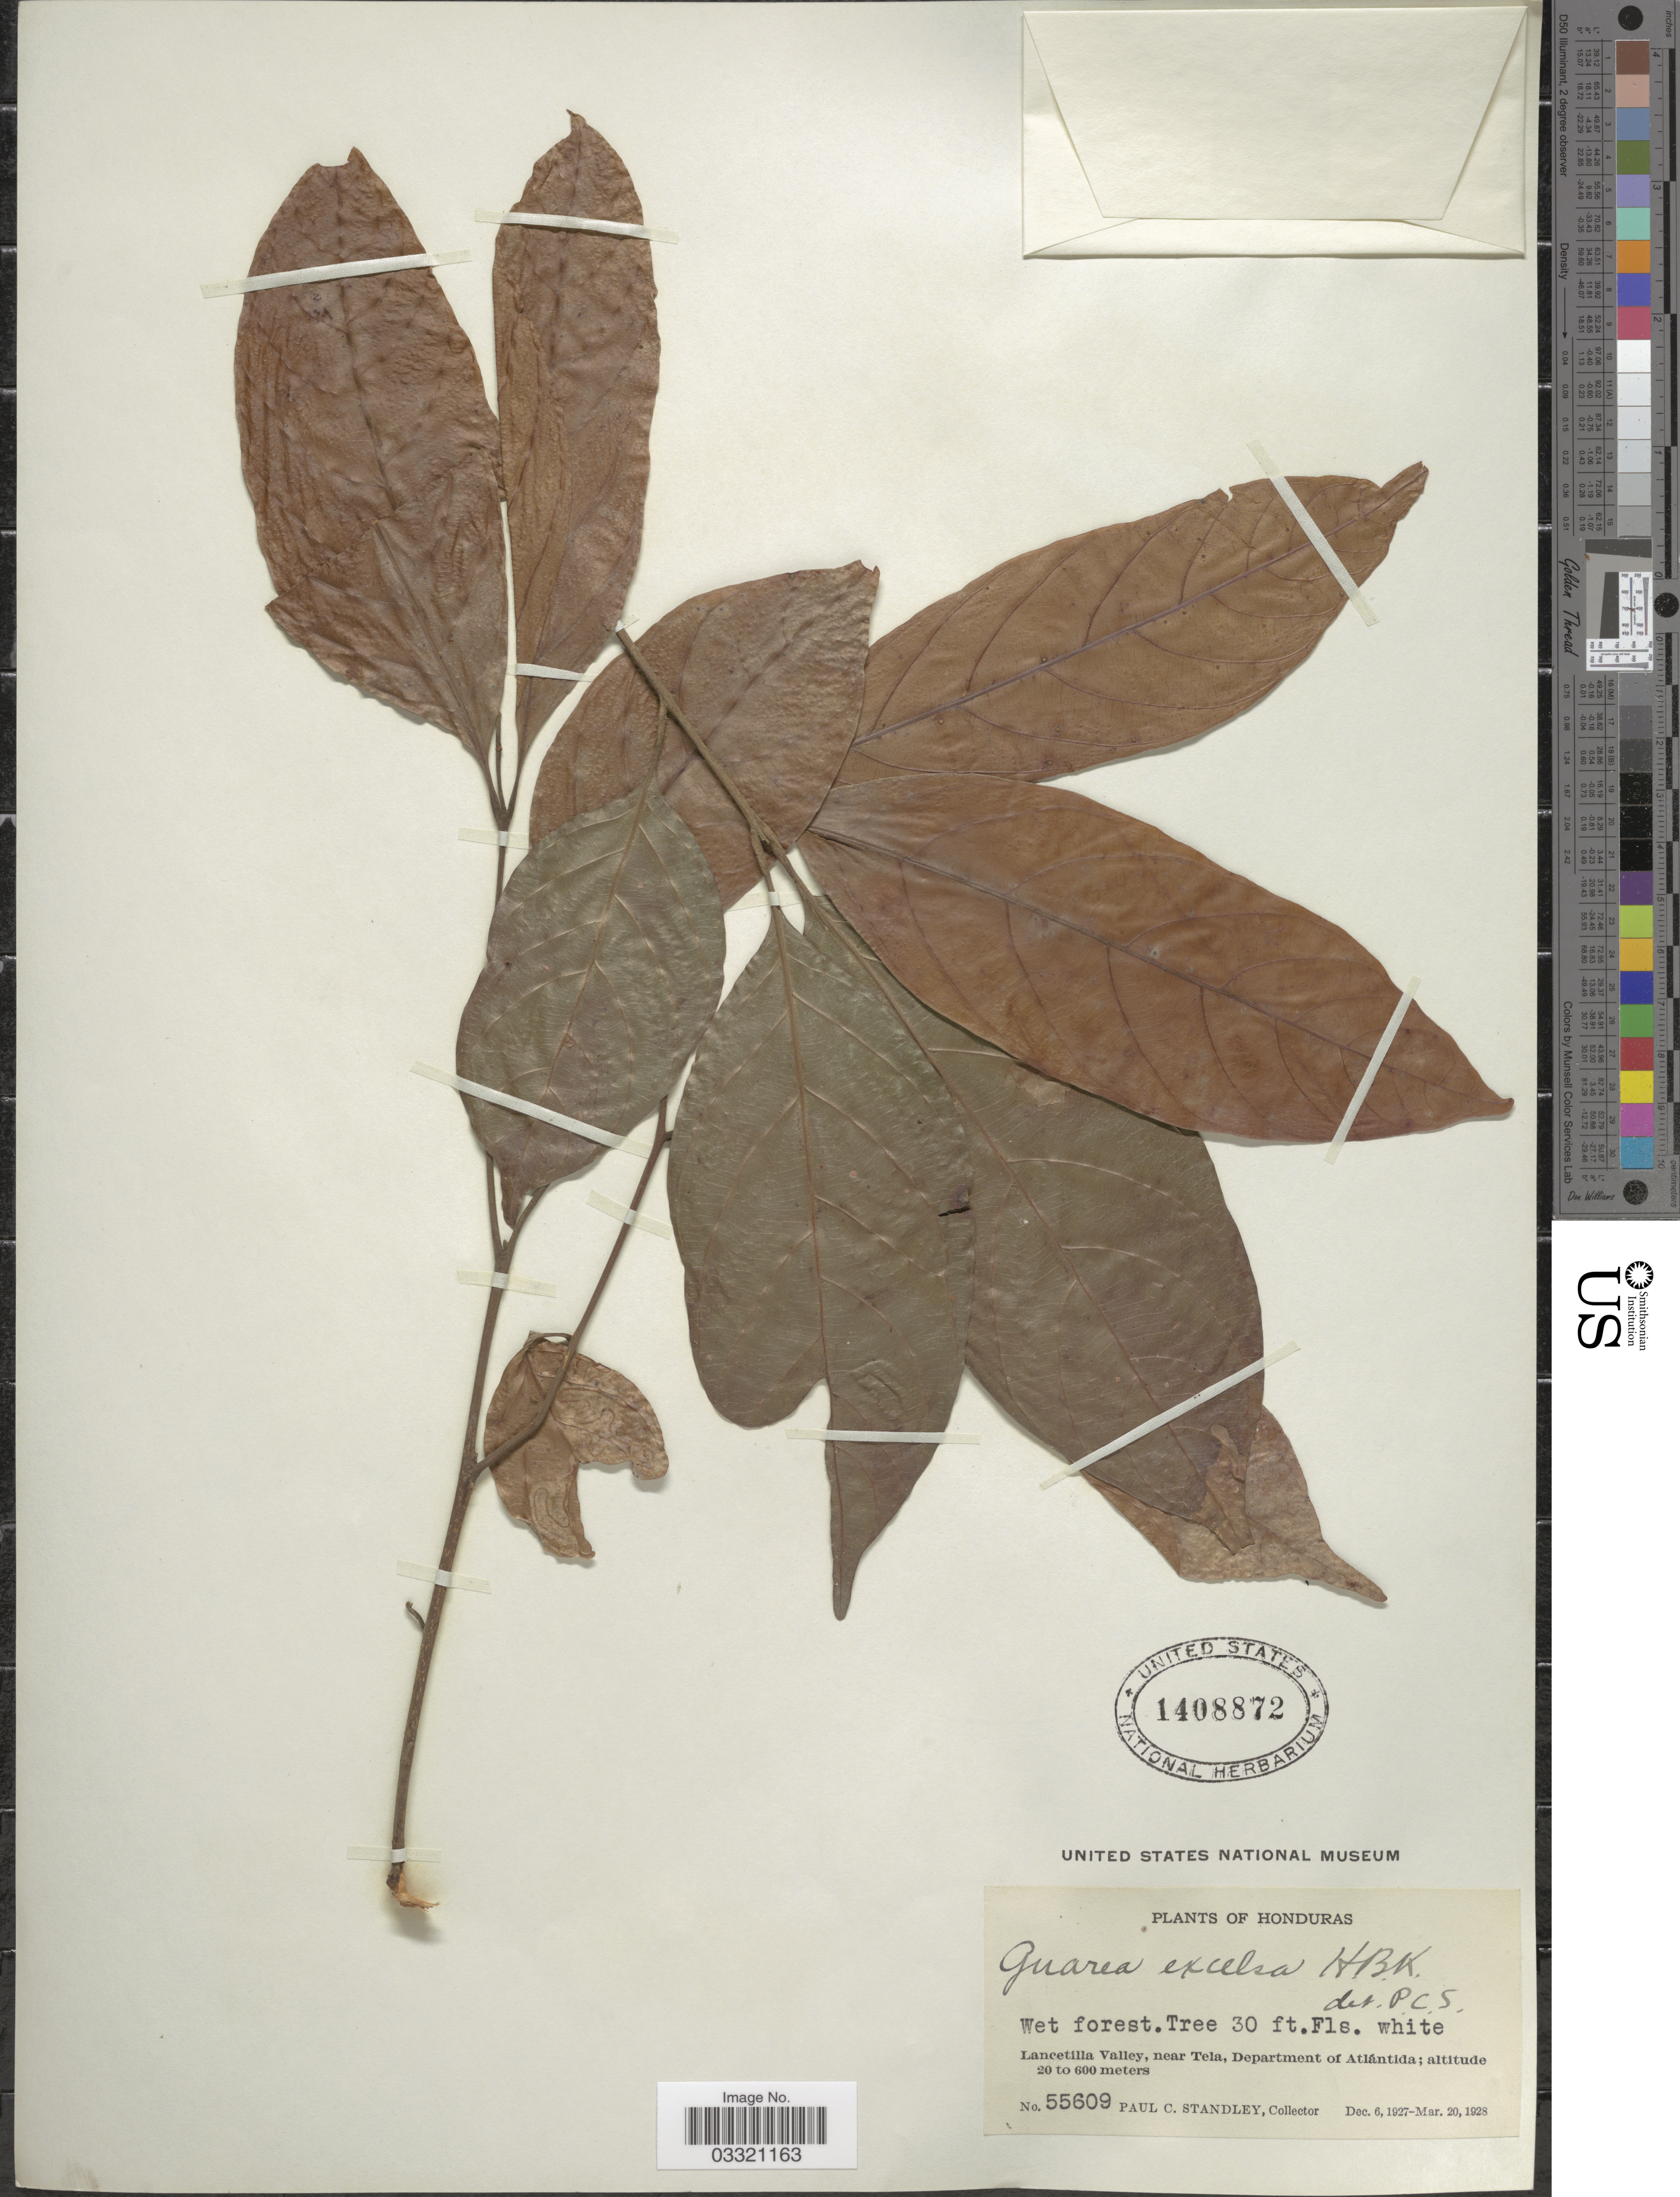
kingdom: Plantae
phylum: Tracheophyta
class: Magnoliopsida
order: Sapindales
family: Meliaceae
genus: Guarea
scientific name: Guarea excelsa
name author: Kunth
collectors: P. C. Standley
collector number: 55609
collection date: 1927-12-06/1928-03-20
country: Honduras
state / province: Atlántida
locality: Lancetilla Valley, near Tela, Department of Atlántida.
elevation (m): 20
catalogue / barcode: US 1408872